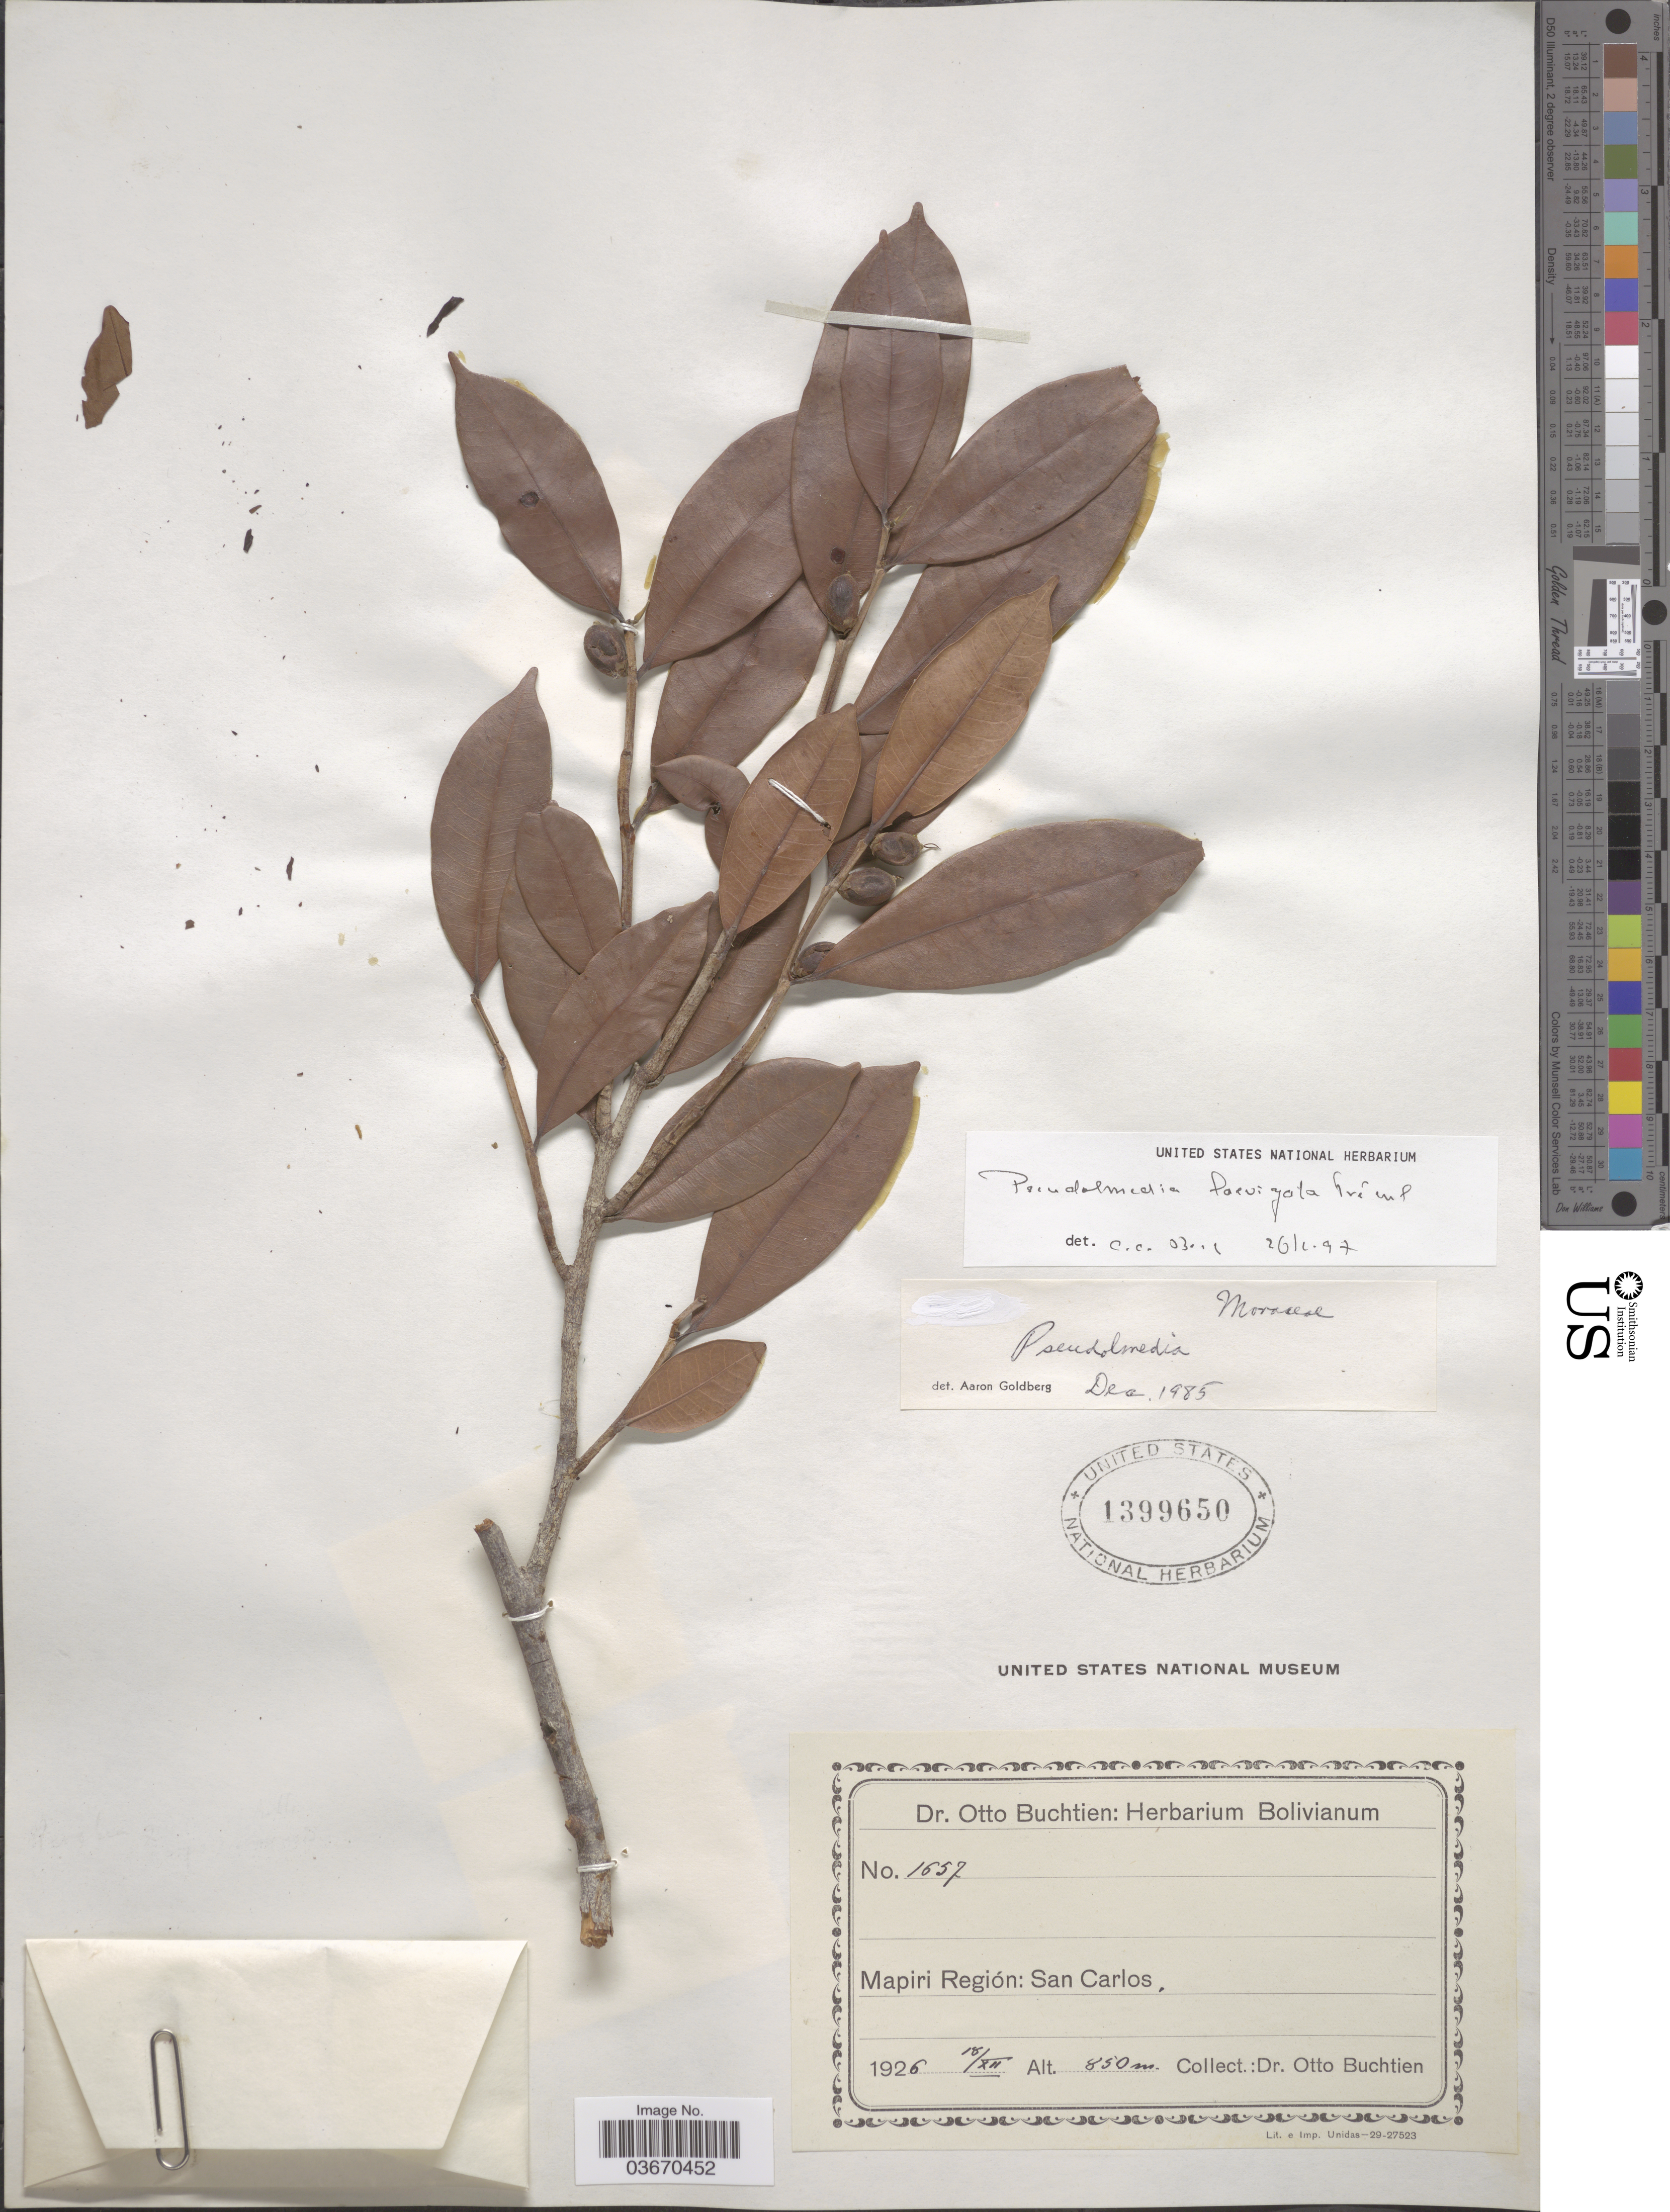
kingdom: Plantae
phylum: Tracheophyta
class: Magnoliopsida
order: Rosales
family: Moraceae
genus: Pseudolmedia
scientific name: Pseudolmedia laevigata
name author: Trécul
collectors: O. Buchtien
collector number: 1657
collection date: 1926-12-18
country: Bolivia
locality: Mapiri Región: San Carlos.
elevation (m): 850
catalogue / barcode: US 1399650